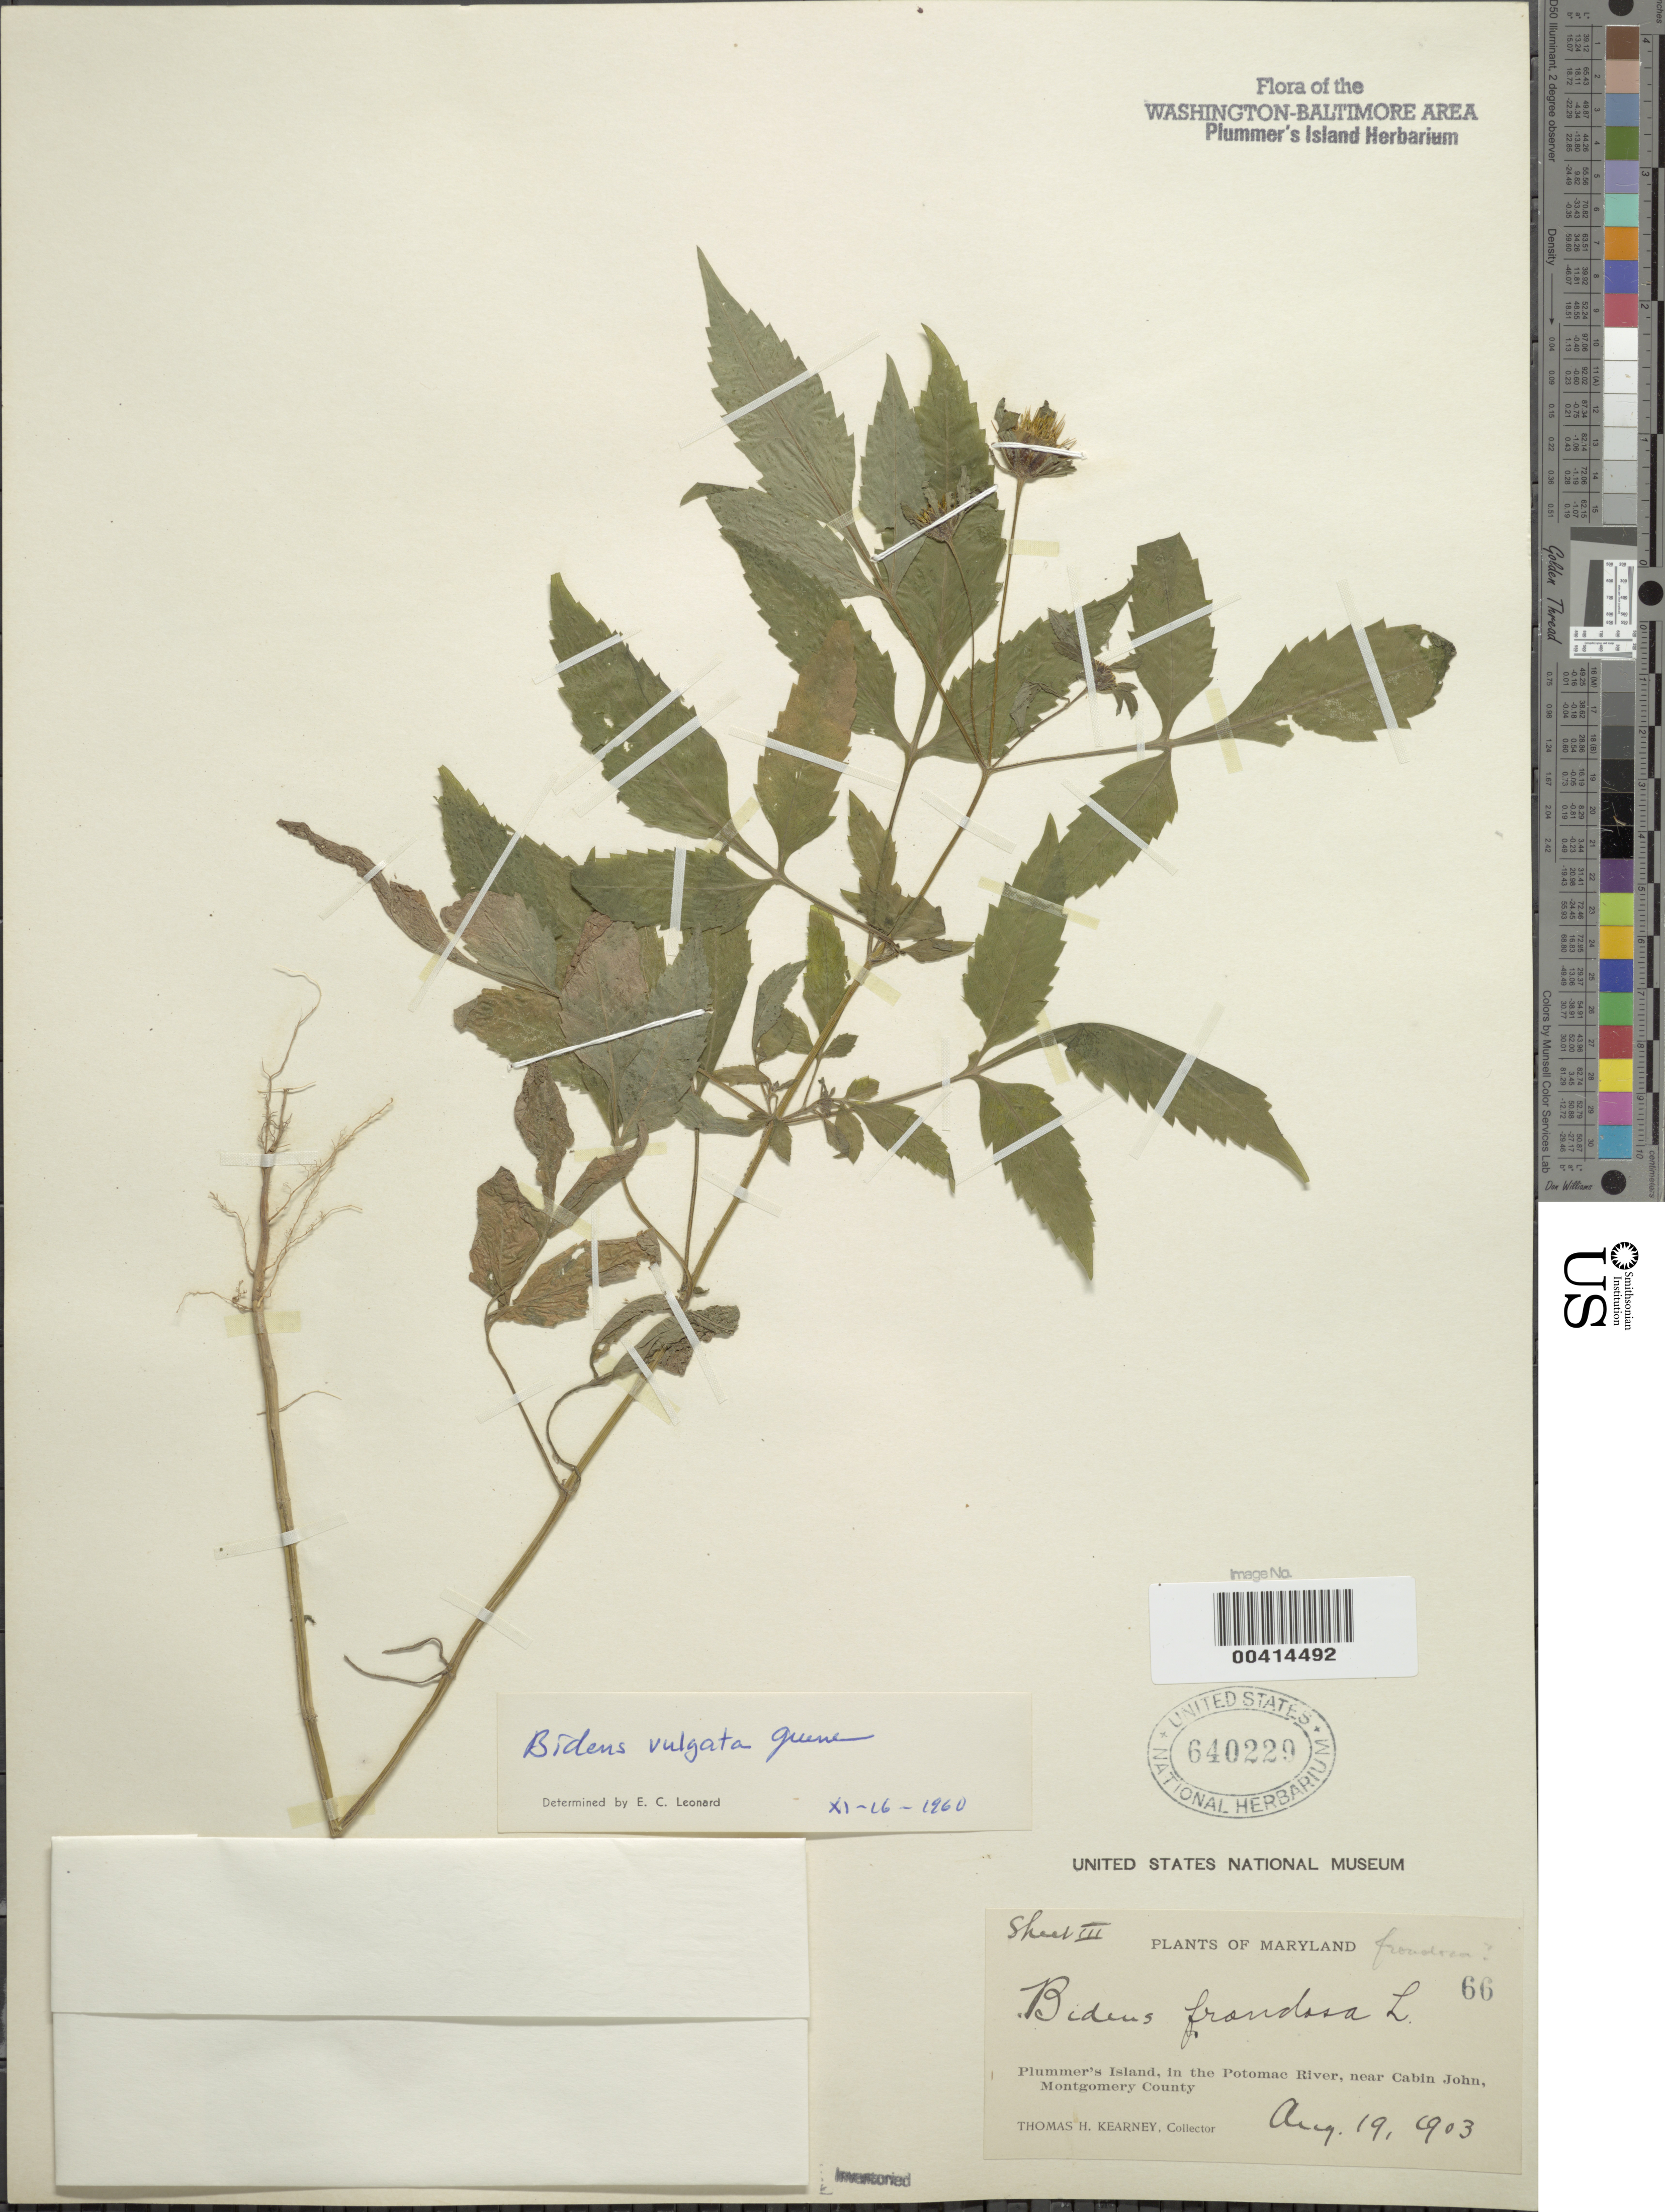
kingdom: Plantae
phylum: Tracheophyta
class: Magnoliopsida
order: Asterales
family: Asteraceae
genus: Bidens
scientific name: Bidens vulgata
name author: Greene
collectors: T. H. Kearney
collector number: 66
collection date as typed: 19 Aug 1903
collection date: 1903-08-19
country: United States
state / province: Maryland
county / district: Montgomery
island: Plummers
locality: Plummer's Island, near Cabin John C. & O. Canal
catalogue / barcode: US 640229